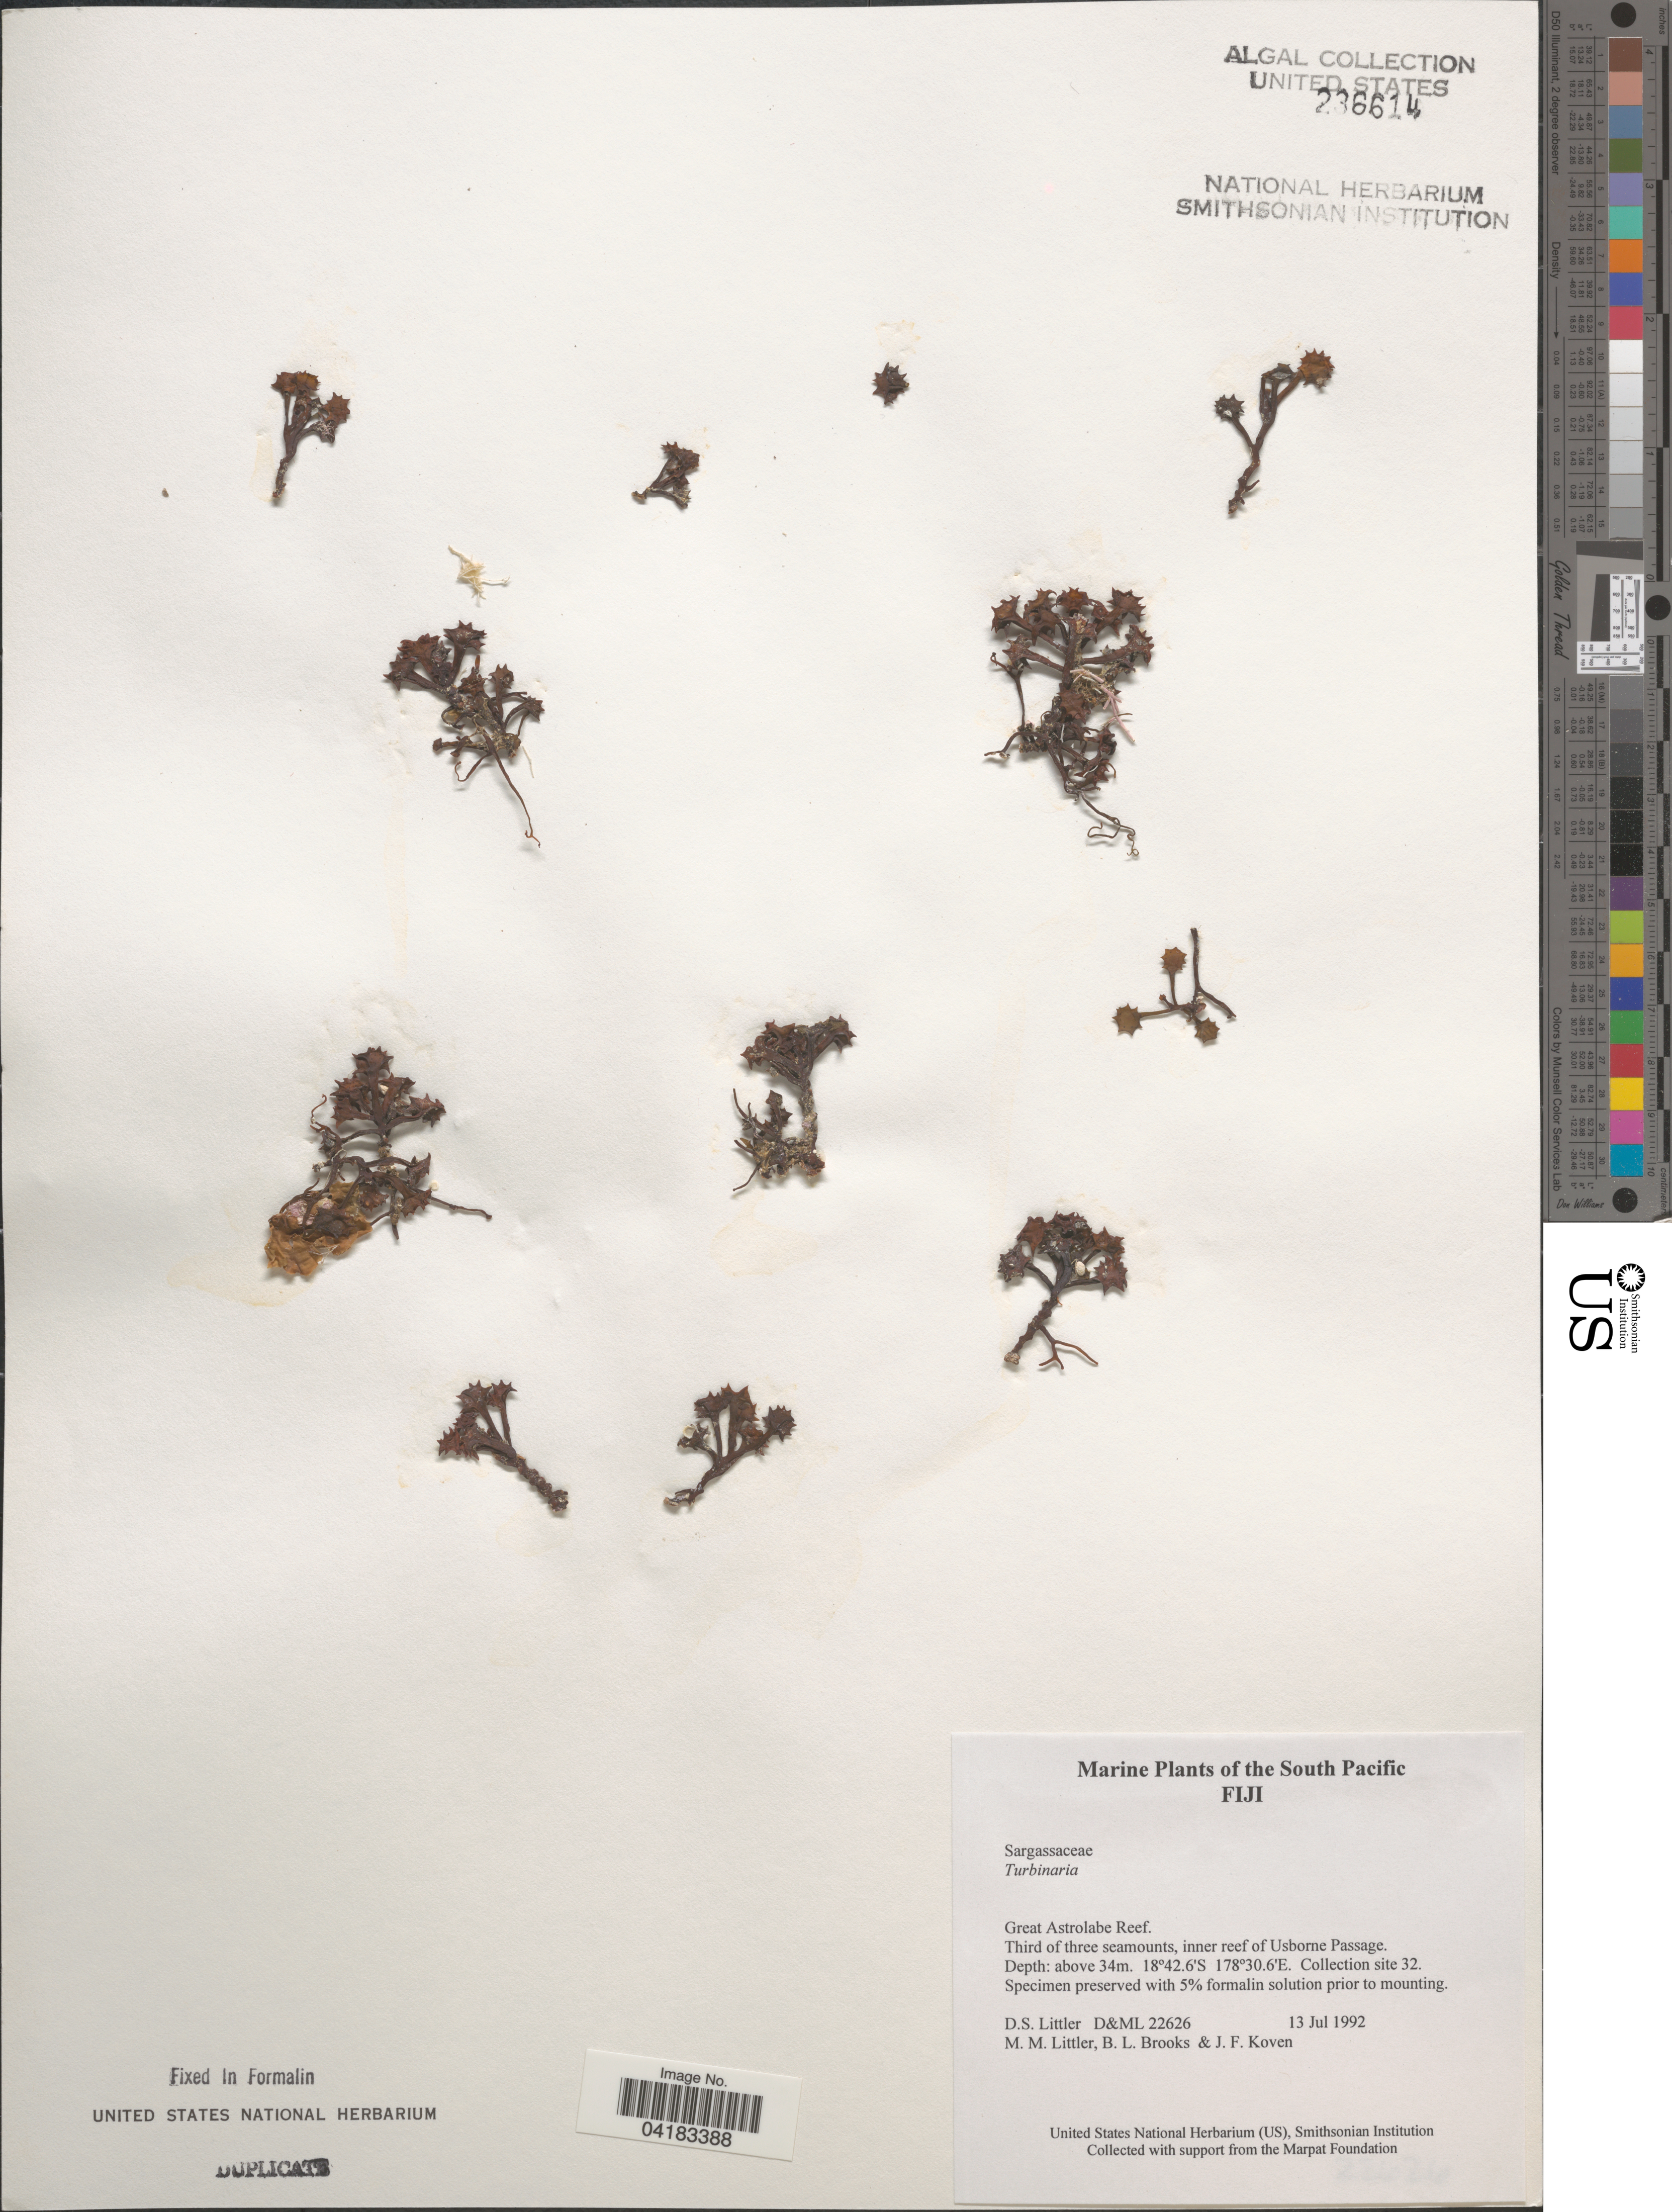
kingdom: Chromista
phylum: Ochrophyta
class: Phaeophyceae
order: Fucales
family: Sargassaceae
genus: Turbinaria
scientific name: Turbinaria sp.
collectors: D. S. Littler, B. Brooks & J. Koven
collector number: D&ML22626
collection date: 1992-07-13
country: Fiji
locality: South Pacific. Great Astrolabe Reef. Third of three seamounts, inner reef of Usborne Passage. Collection site 32.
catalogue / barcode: US 236614